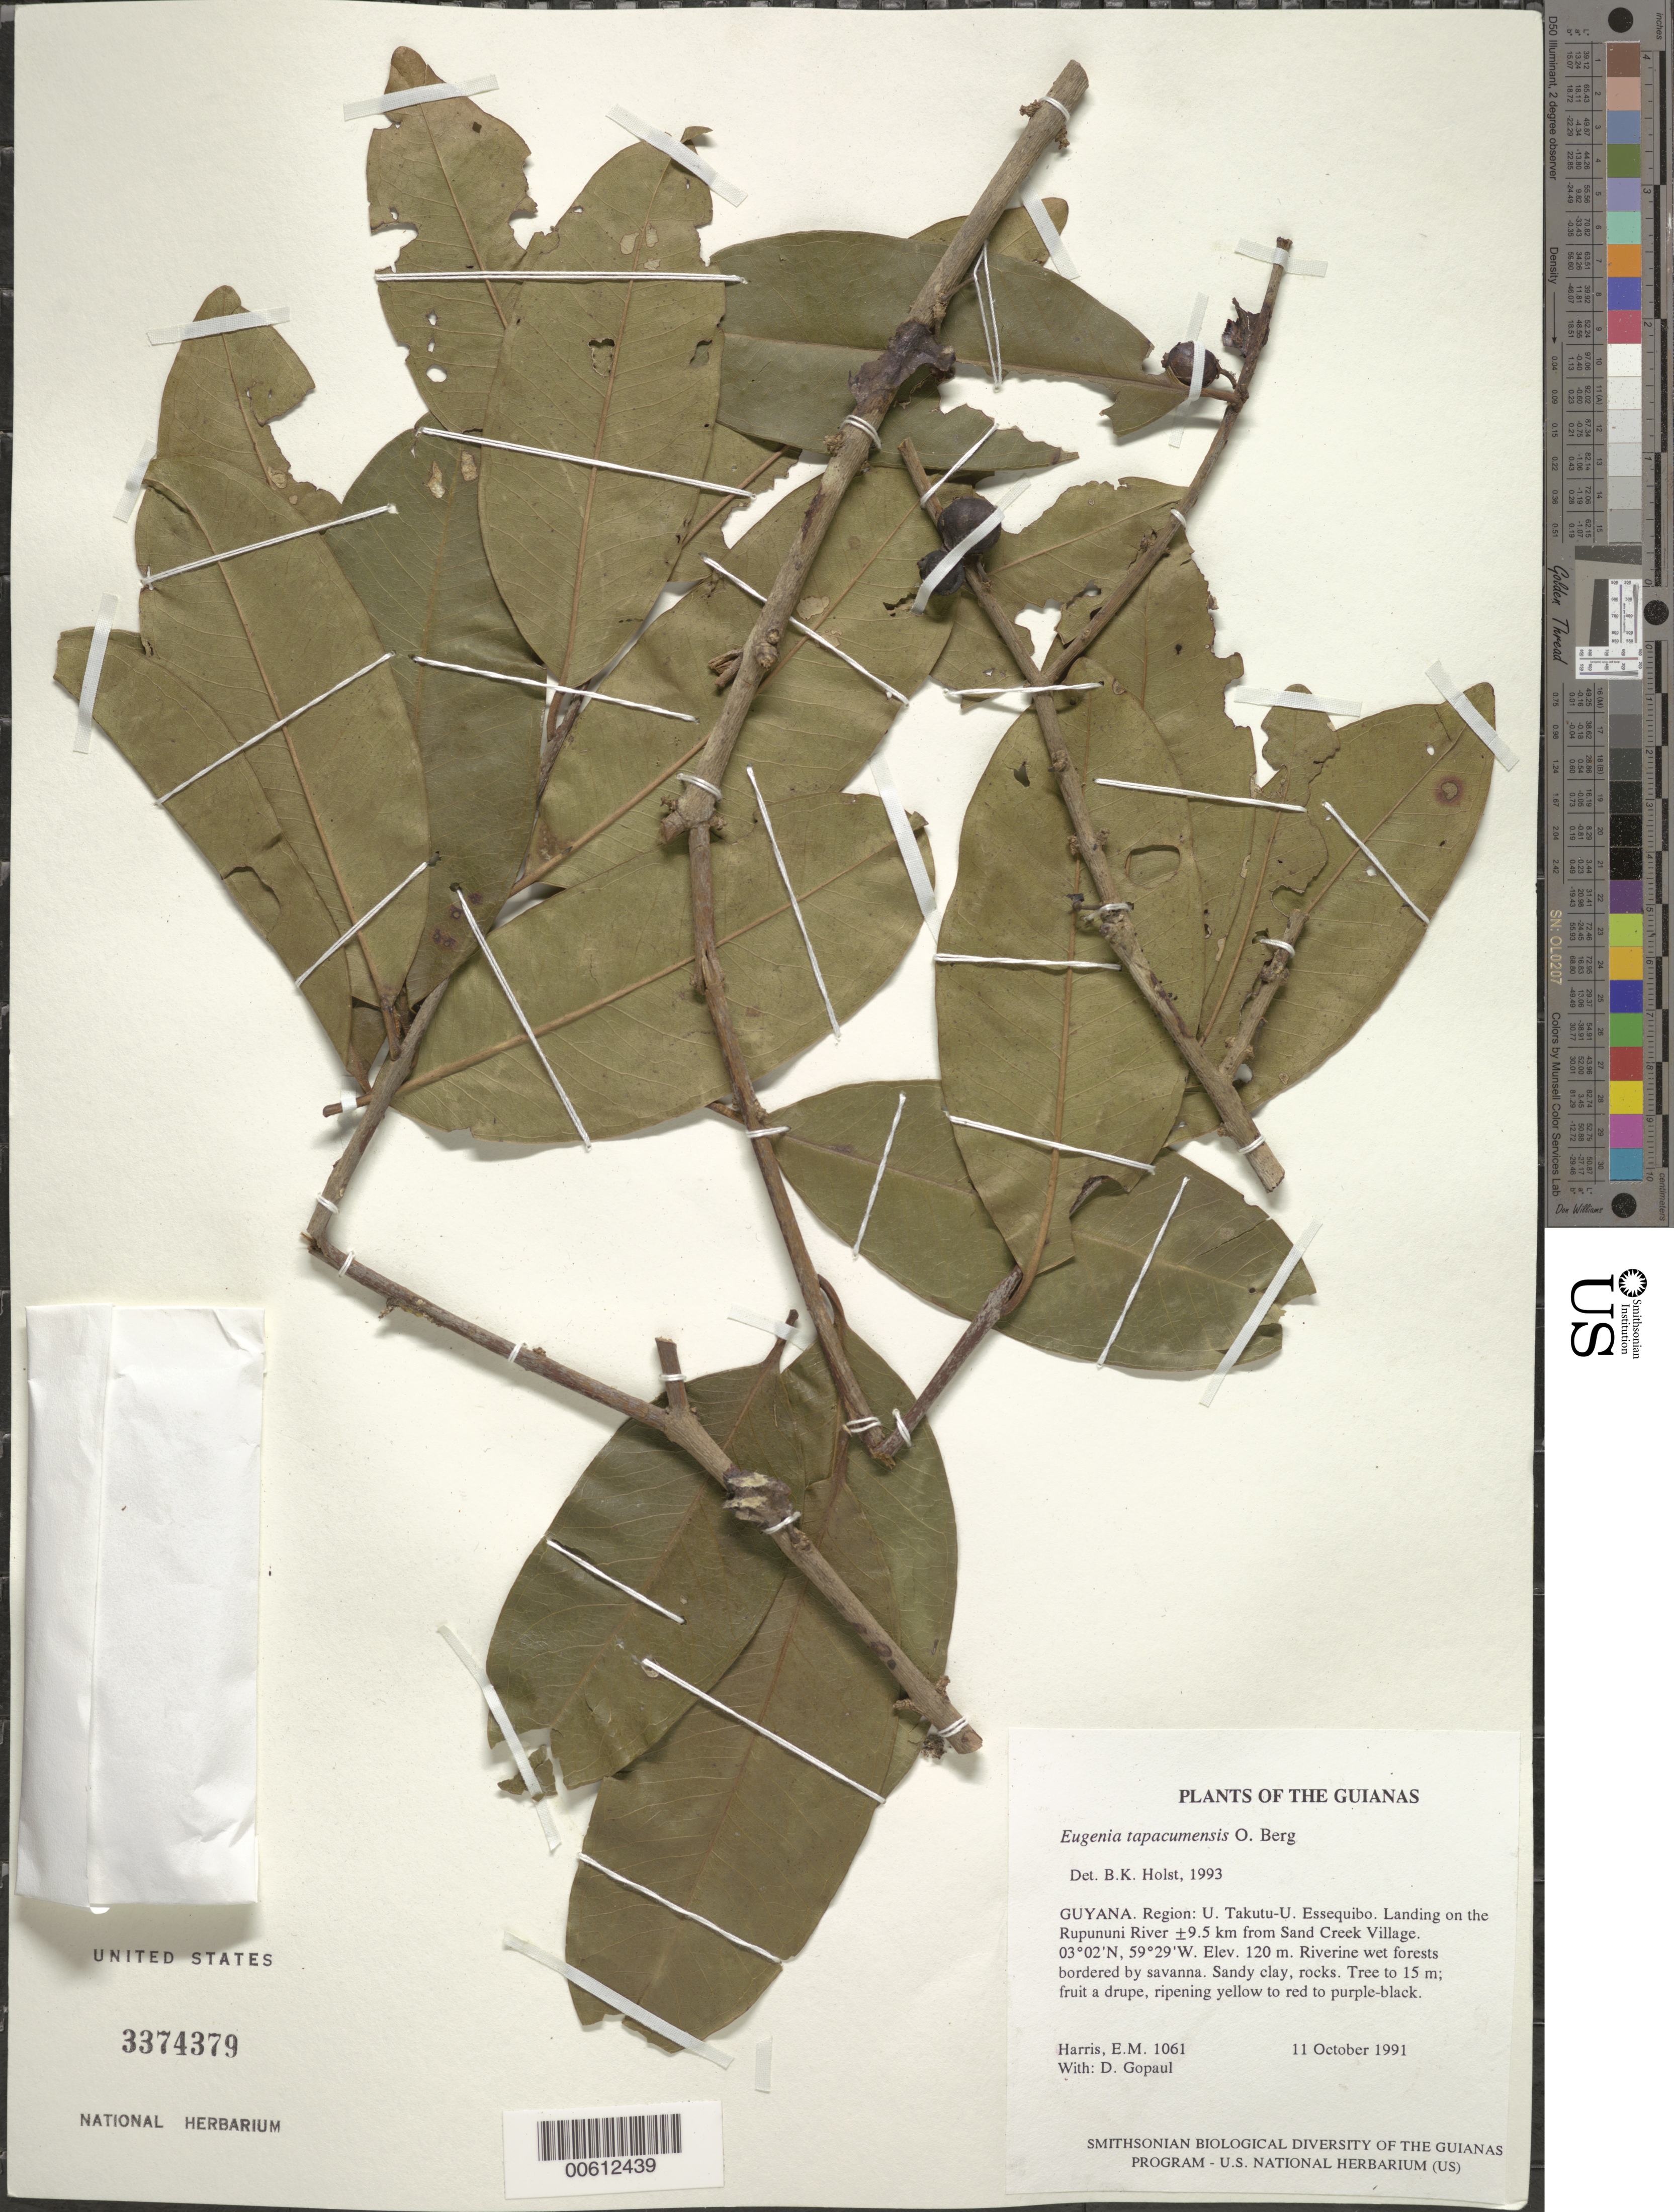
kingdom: Plantae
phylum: Tracheophyta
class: Magnoliopsida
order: Myrtales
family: Myrtaceae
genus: Eugenia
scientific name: Eugenia stictopetala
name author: DC.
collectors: E. M. Harris & D. Gopaul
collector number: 1061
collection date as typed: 11 October 1991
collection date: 1991-10-11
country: Guyana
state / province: U. Takutu-U. Essequibo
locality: Landing on the Rupununi River ±9.5 km from Sand Creek Village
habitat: Riverine wet forests bordered by savanna. Sandy clay, rocks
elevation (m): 120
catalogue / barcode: US 3374379